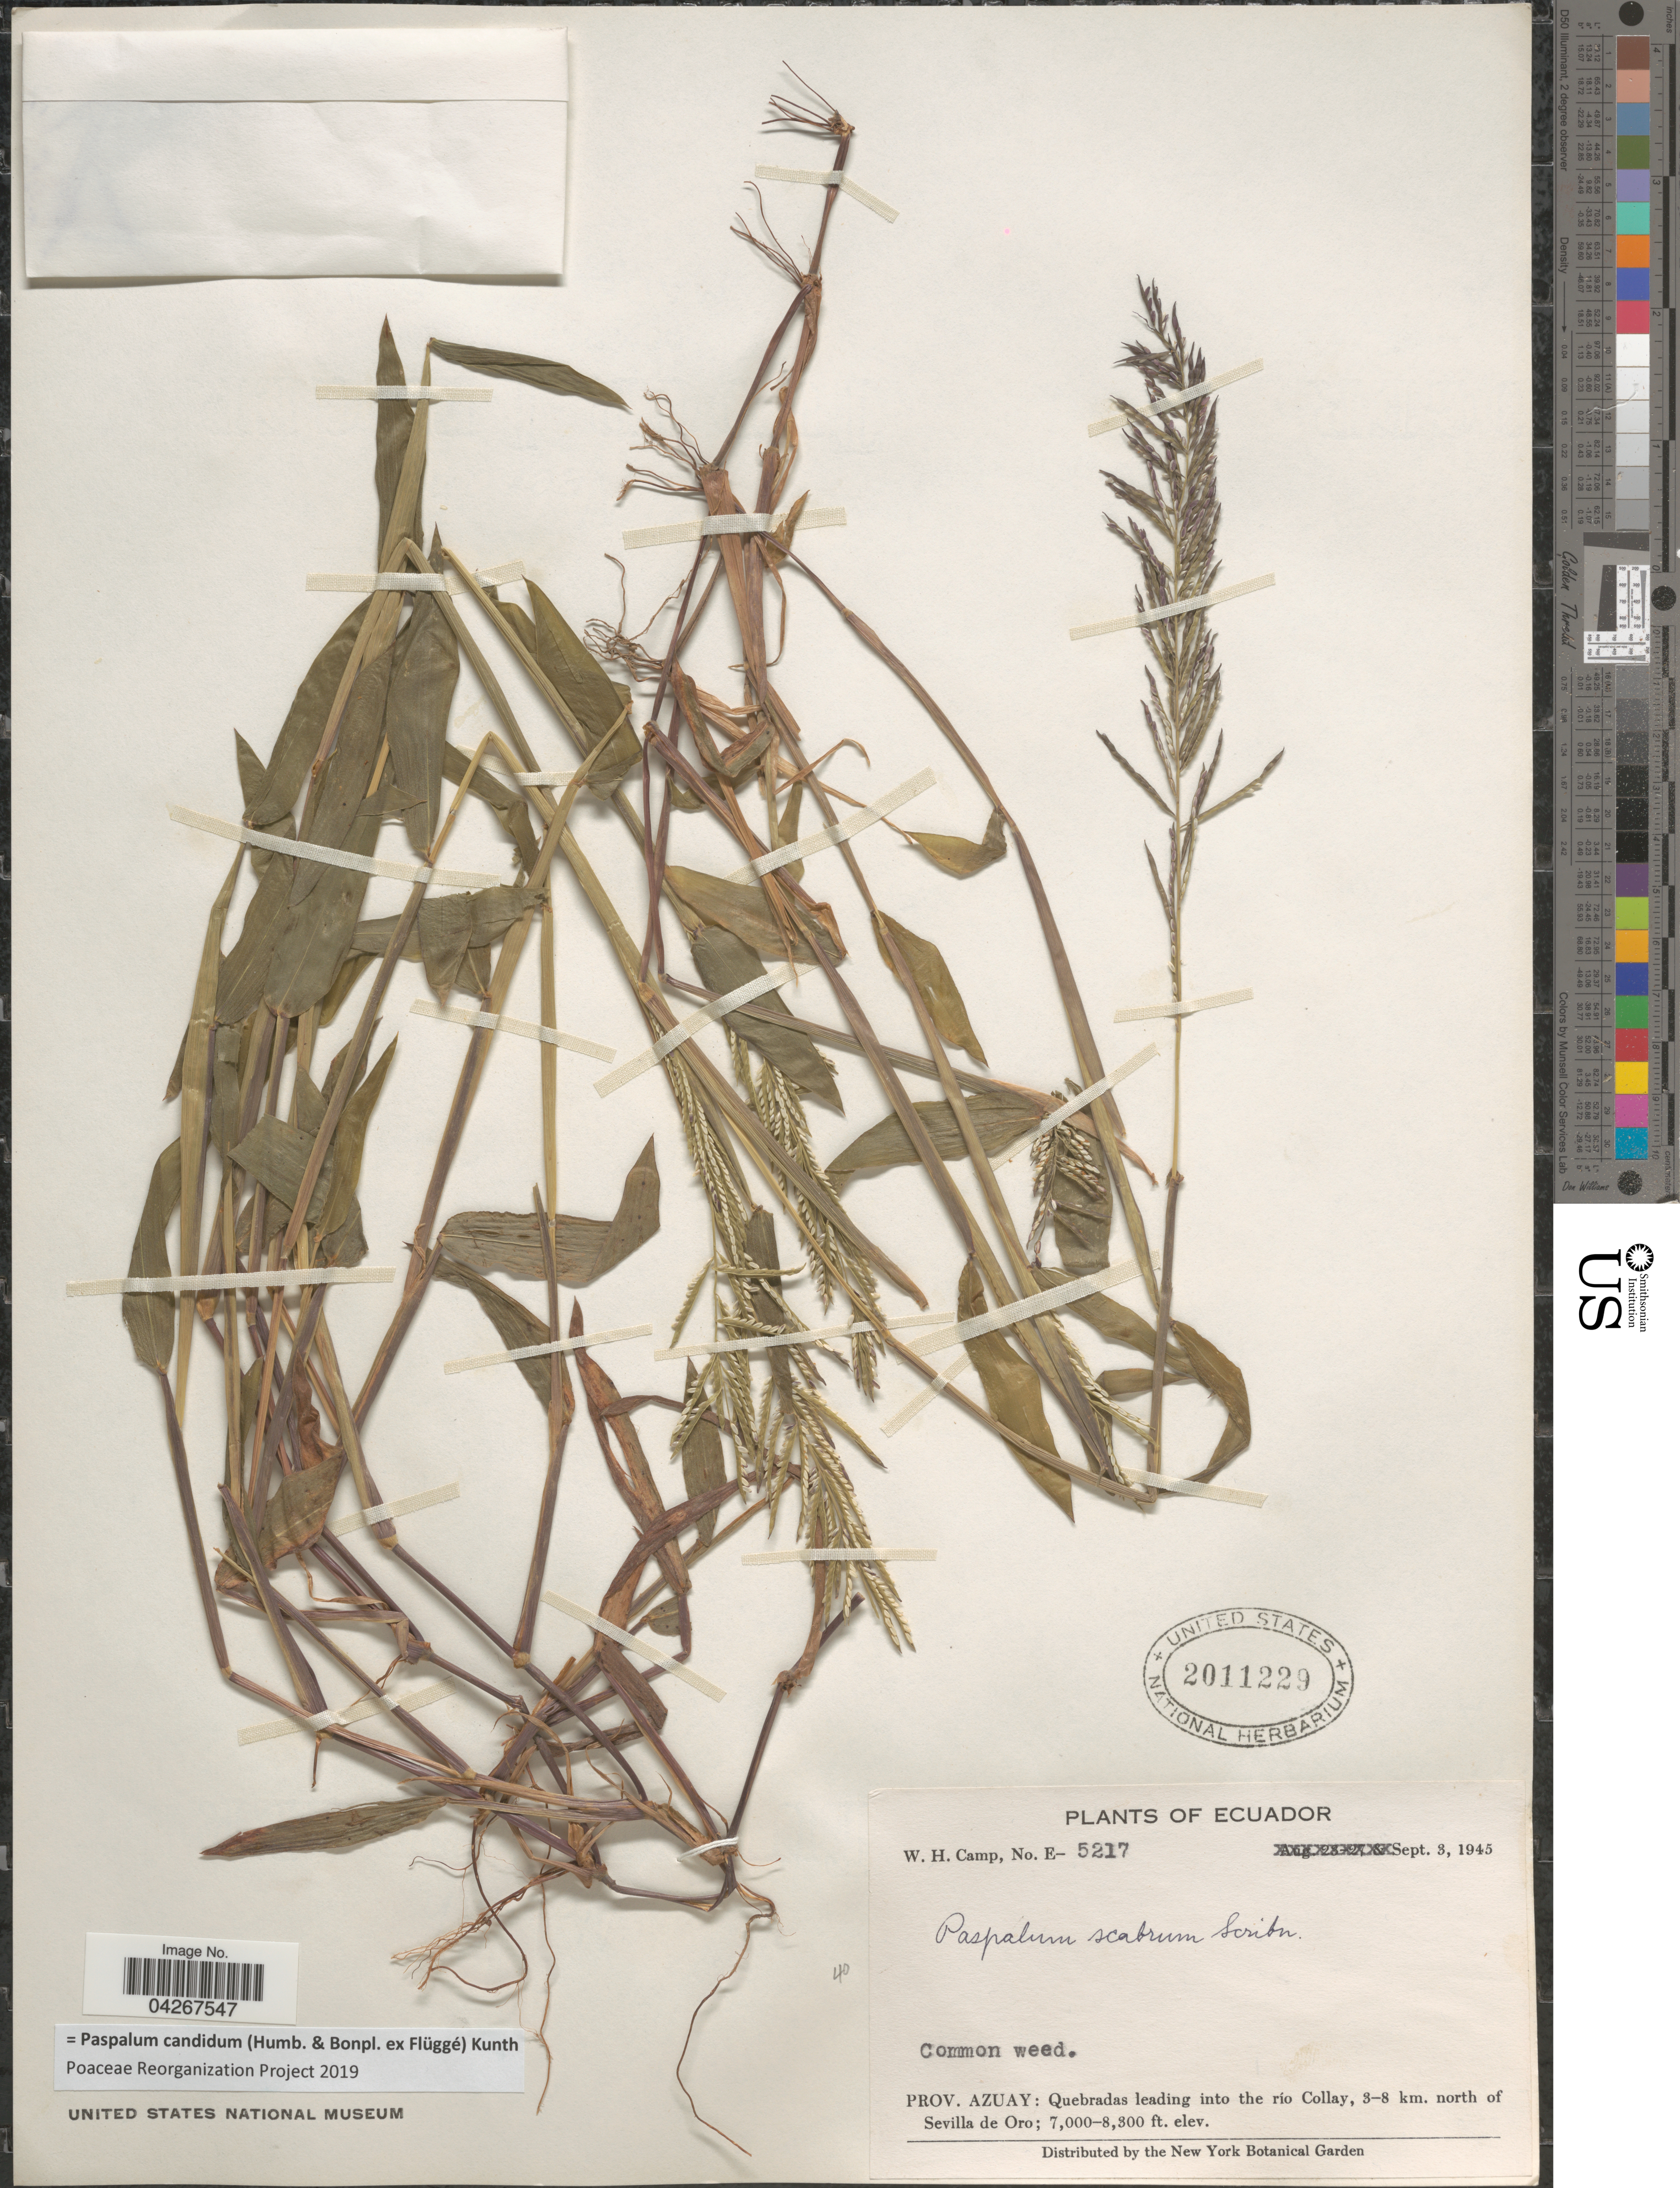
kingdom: Plantae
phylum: Tracheophyta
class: Liliopsida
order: Poales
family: Poaceae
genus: Paspalum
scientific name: Paspalum candidum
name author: (Humb. & Bonpl. ex Fleugge) Kunth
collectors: W. H. Camp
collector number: E-5217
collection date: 1945-09-03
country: Ecuador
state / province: Azuay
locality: Quebradas leading into the río Collay, 3-8 km. north of Sevilla de Oro.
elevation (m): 2134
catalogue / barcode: US 2011229